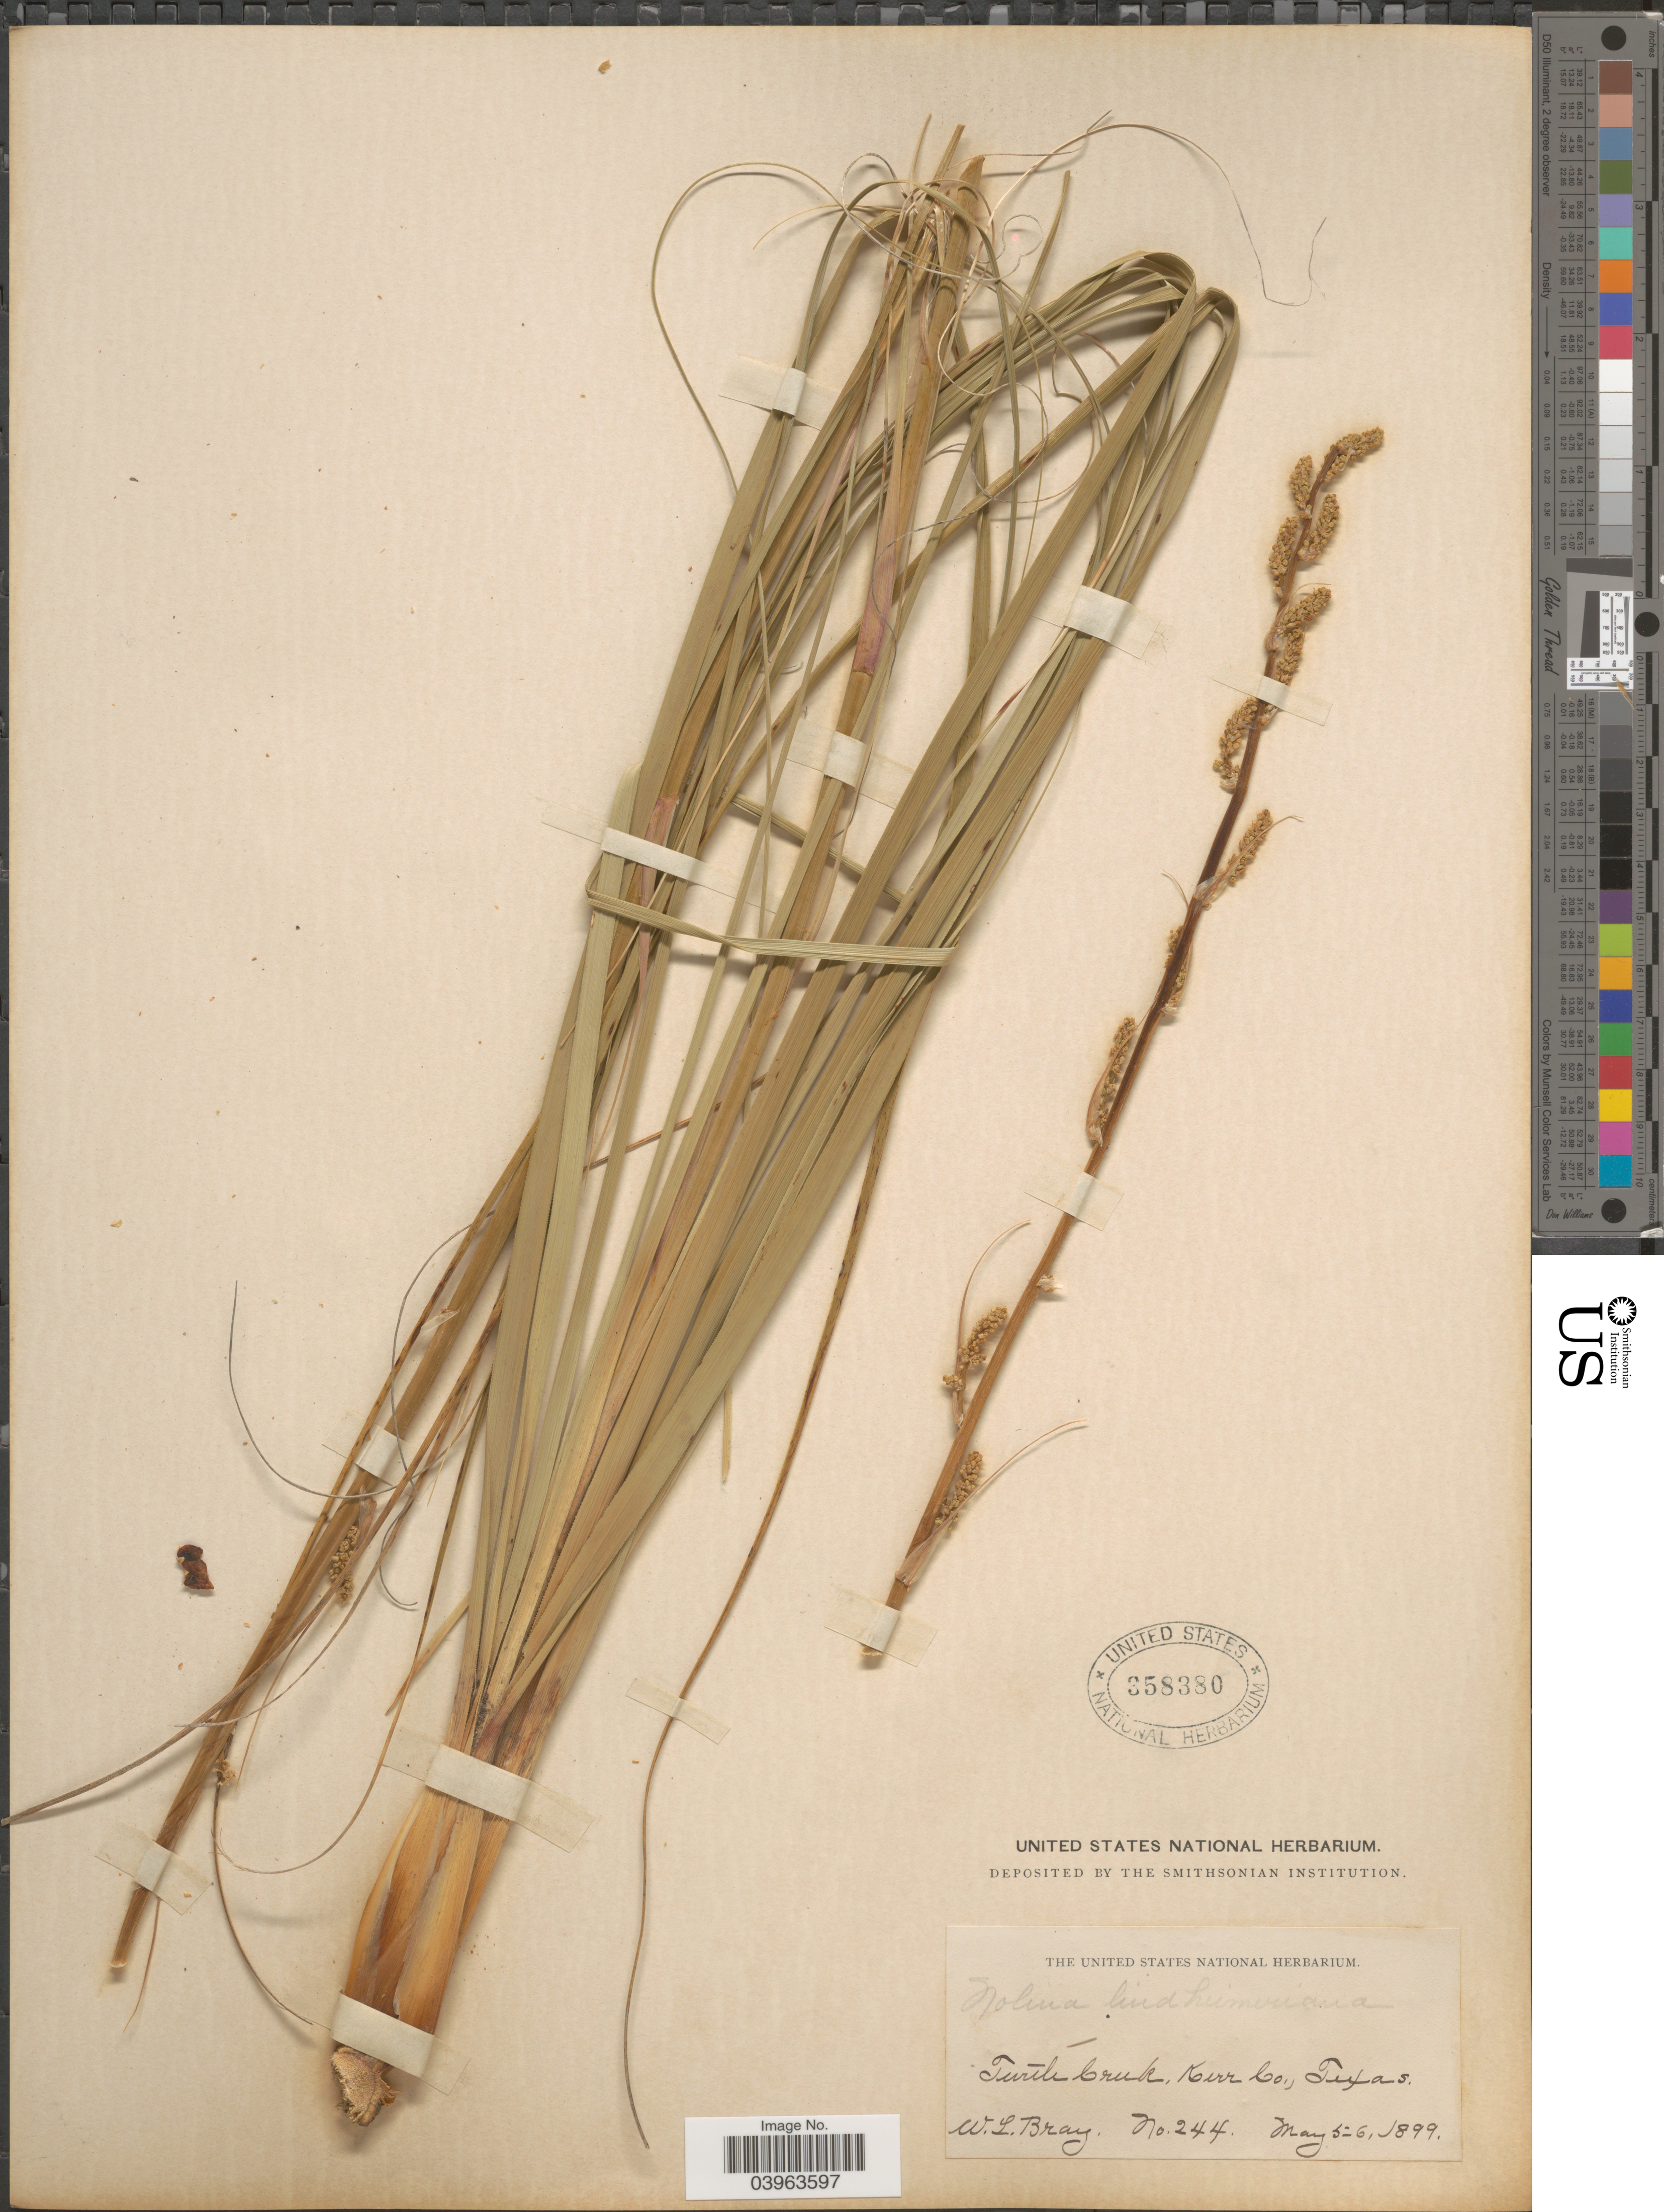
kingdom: Plantae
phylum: Tracheophyta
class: Liliopsida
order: Asparagales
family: Asparagaceae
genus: Nolina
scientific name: Nolina lindheimeriana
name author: (Scheele) S. Watson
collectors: W. L. Bray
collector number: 244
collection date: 1899-05-05/1899-05-06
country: United States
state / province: Texas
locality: Turtle Creek, Kerr Co.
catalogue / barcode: US 358380